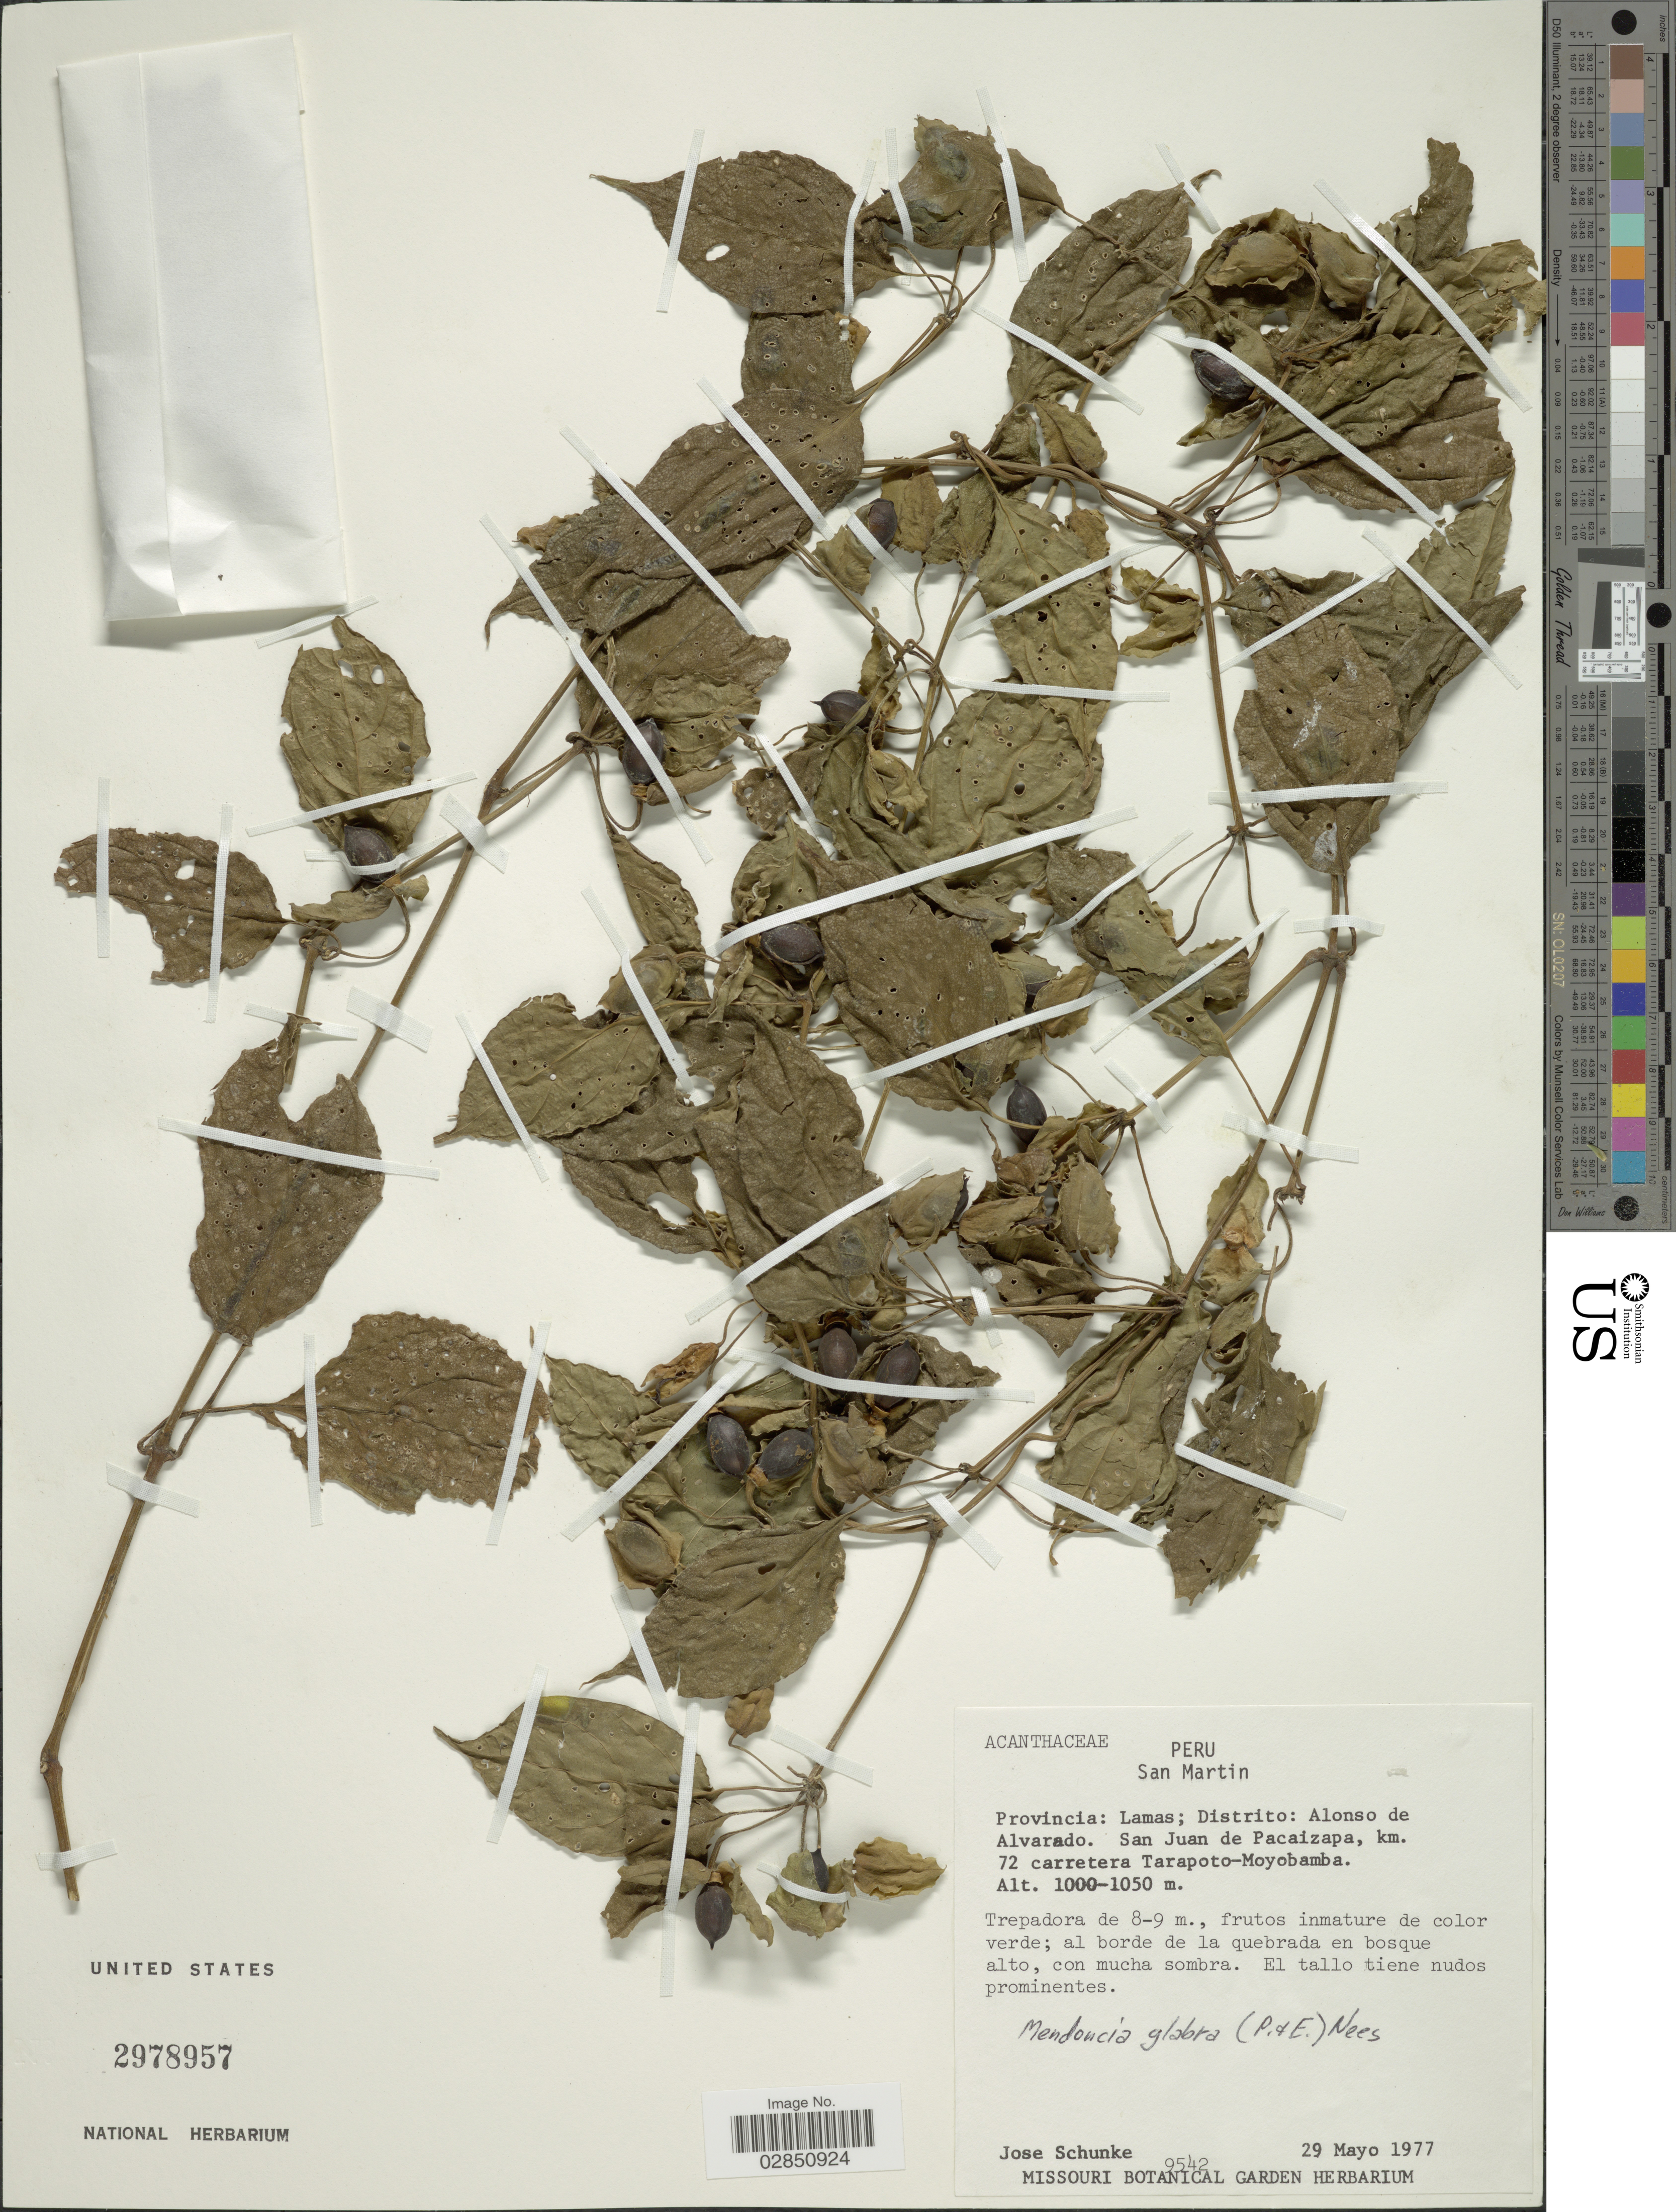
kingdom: Plantae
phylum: Tracheophyta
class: Magnoliopsida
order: Lamiales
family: Acanthaceae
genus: Mendoncia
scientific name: Mendoncia glabra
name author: (Poepp. & Endl.) Nees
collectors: J. M. Schunke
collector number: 9542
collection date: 1977-05-29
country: Peru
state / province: San Martín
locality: Provincia: Lamas; Distrito: Alonso de Alvarado. San Juan de Pacaizapa, km. 72 carretera Tarapoto-Moyobamba.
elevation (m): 1000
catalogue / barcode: US 2978957